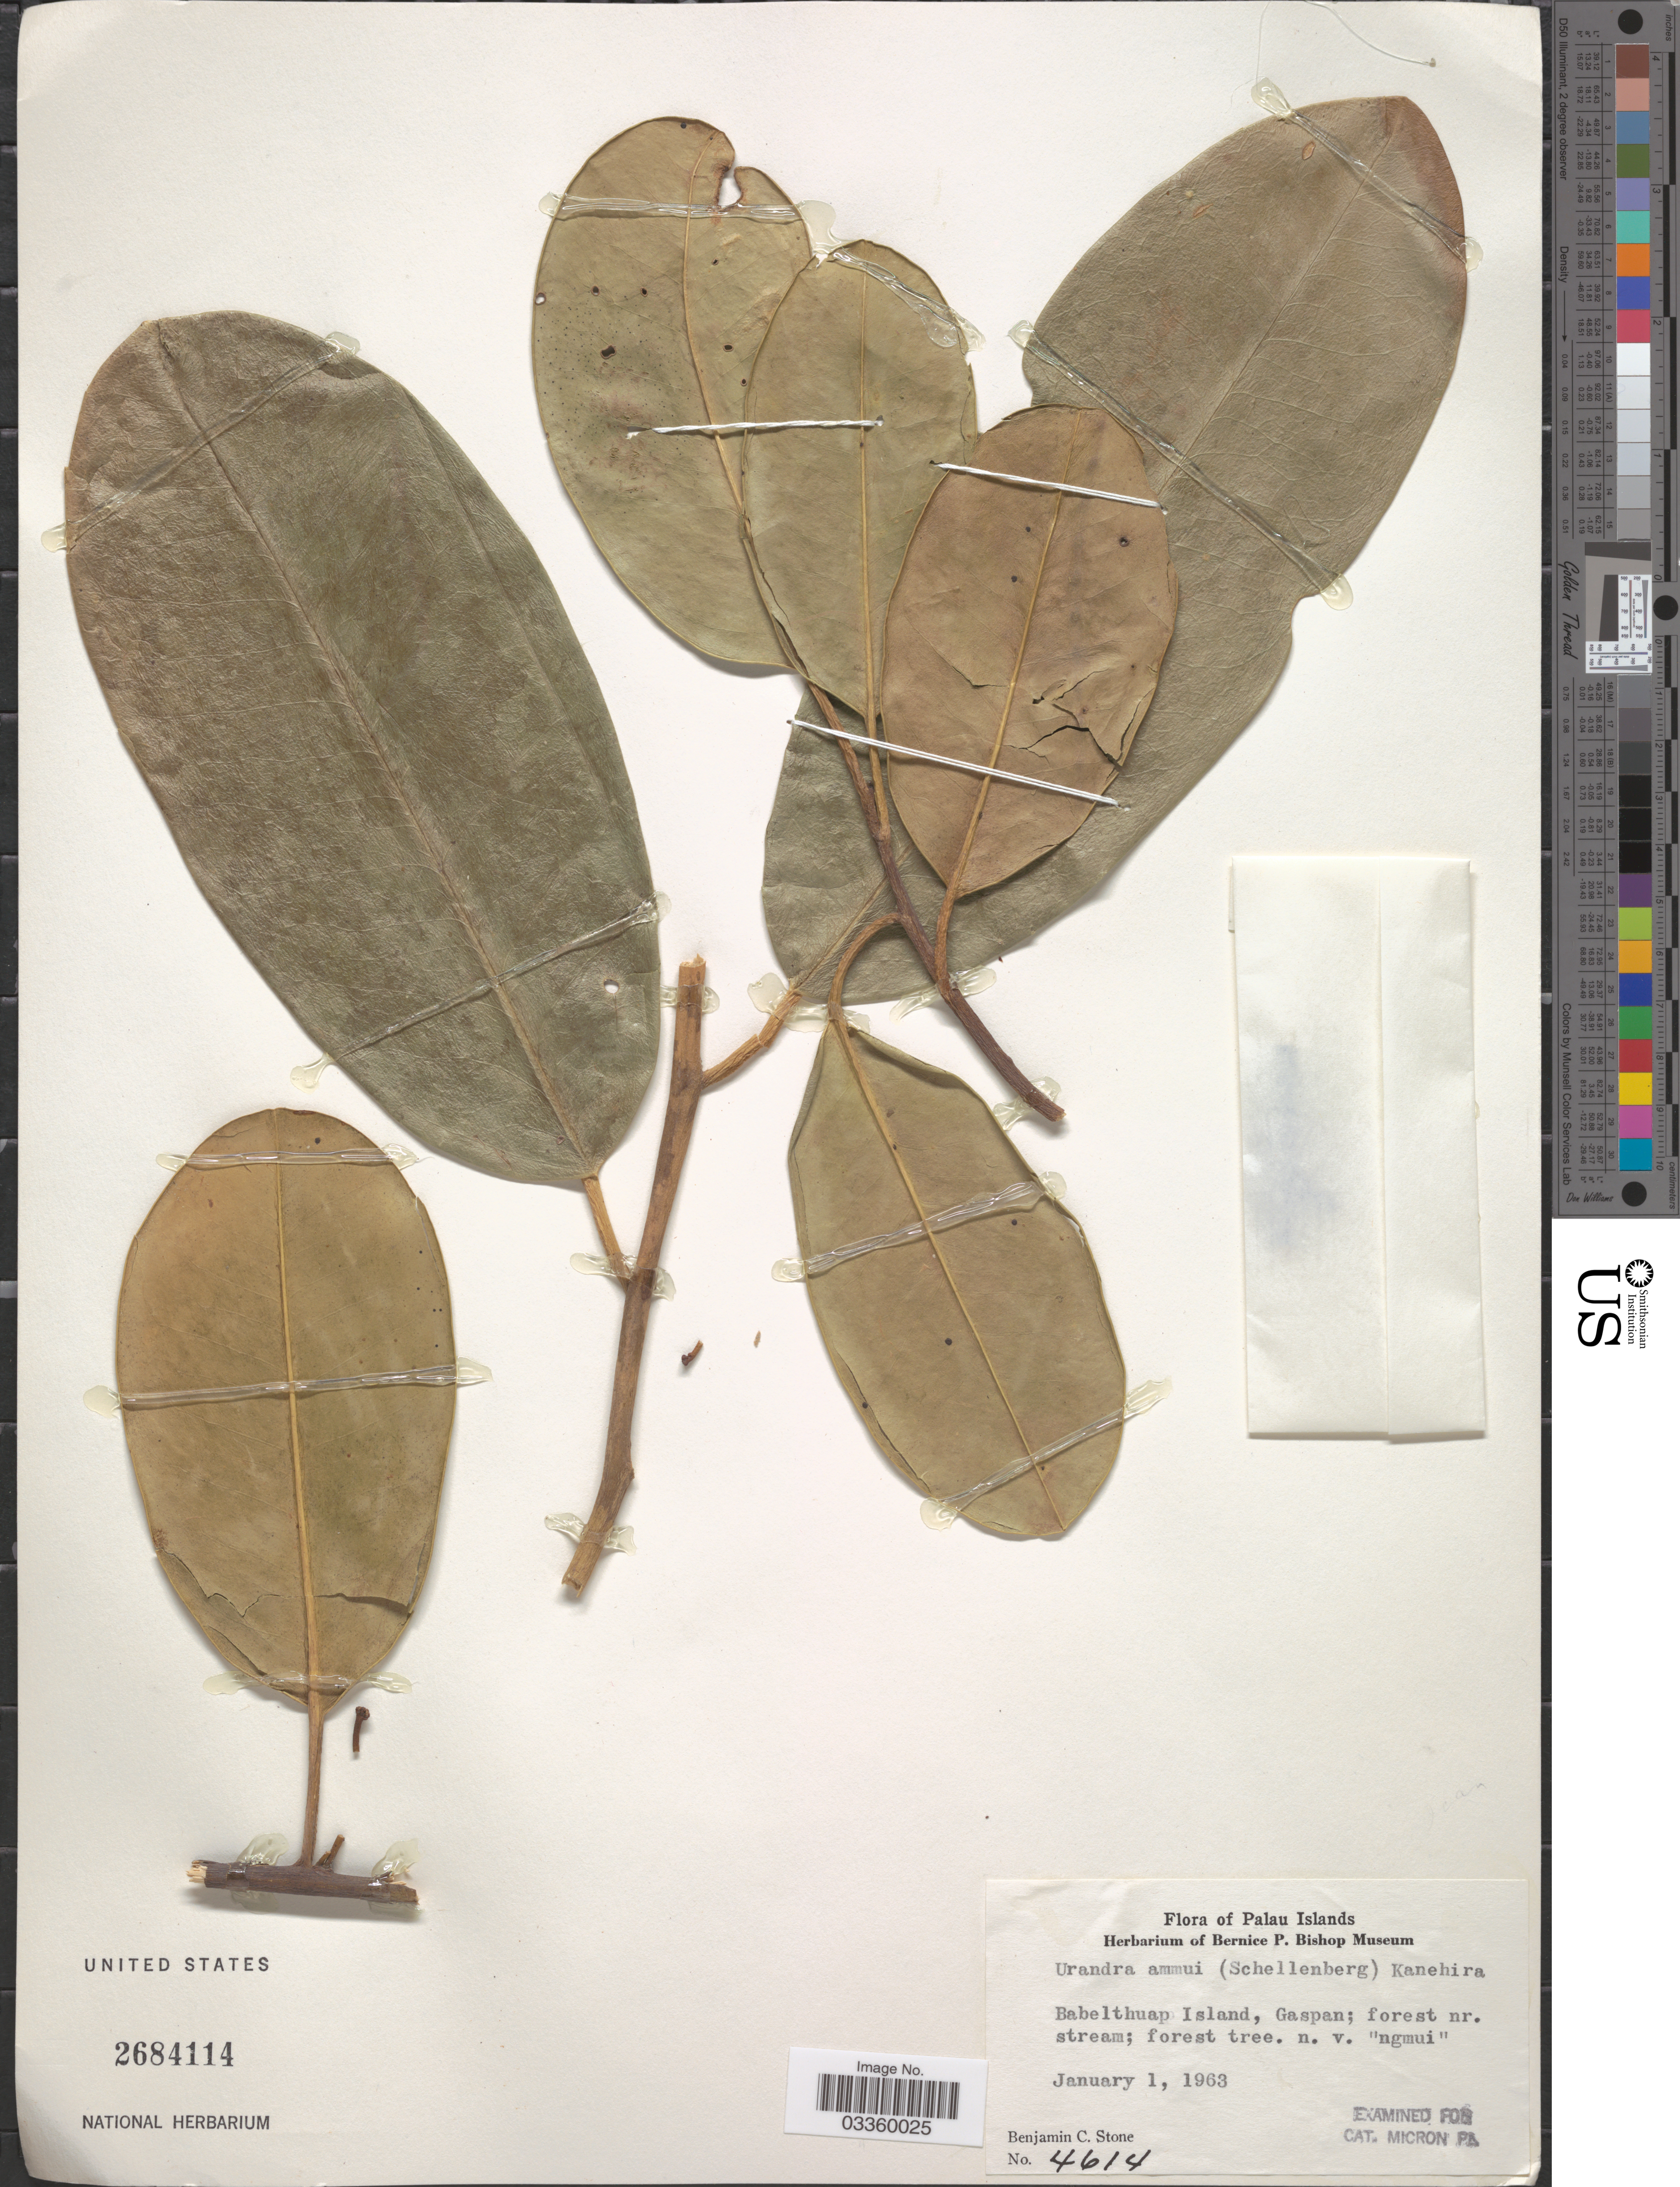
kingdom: Plantae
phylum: Tracheophyta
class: Magnoliopsida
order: Cardiopteridales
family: Stemonuraceae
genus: Stemonurus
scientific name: Stemonurus ammui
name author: (Kaneh.) Sleumer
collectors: B. C. Stone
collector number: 4614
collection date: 1963-01-01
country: Palau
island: Babeldaob [Babelthuap]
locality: Palau Islands. Babelthuap Island, Gaspan; forest nr. stream.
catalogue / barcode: US 2684114